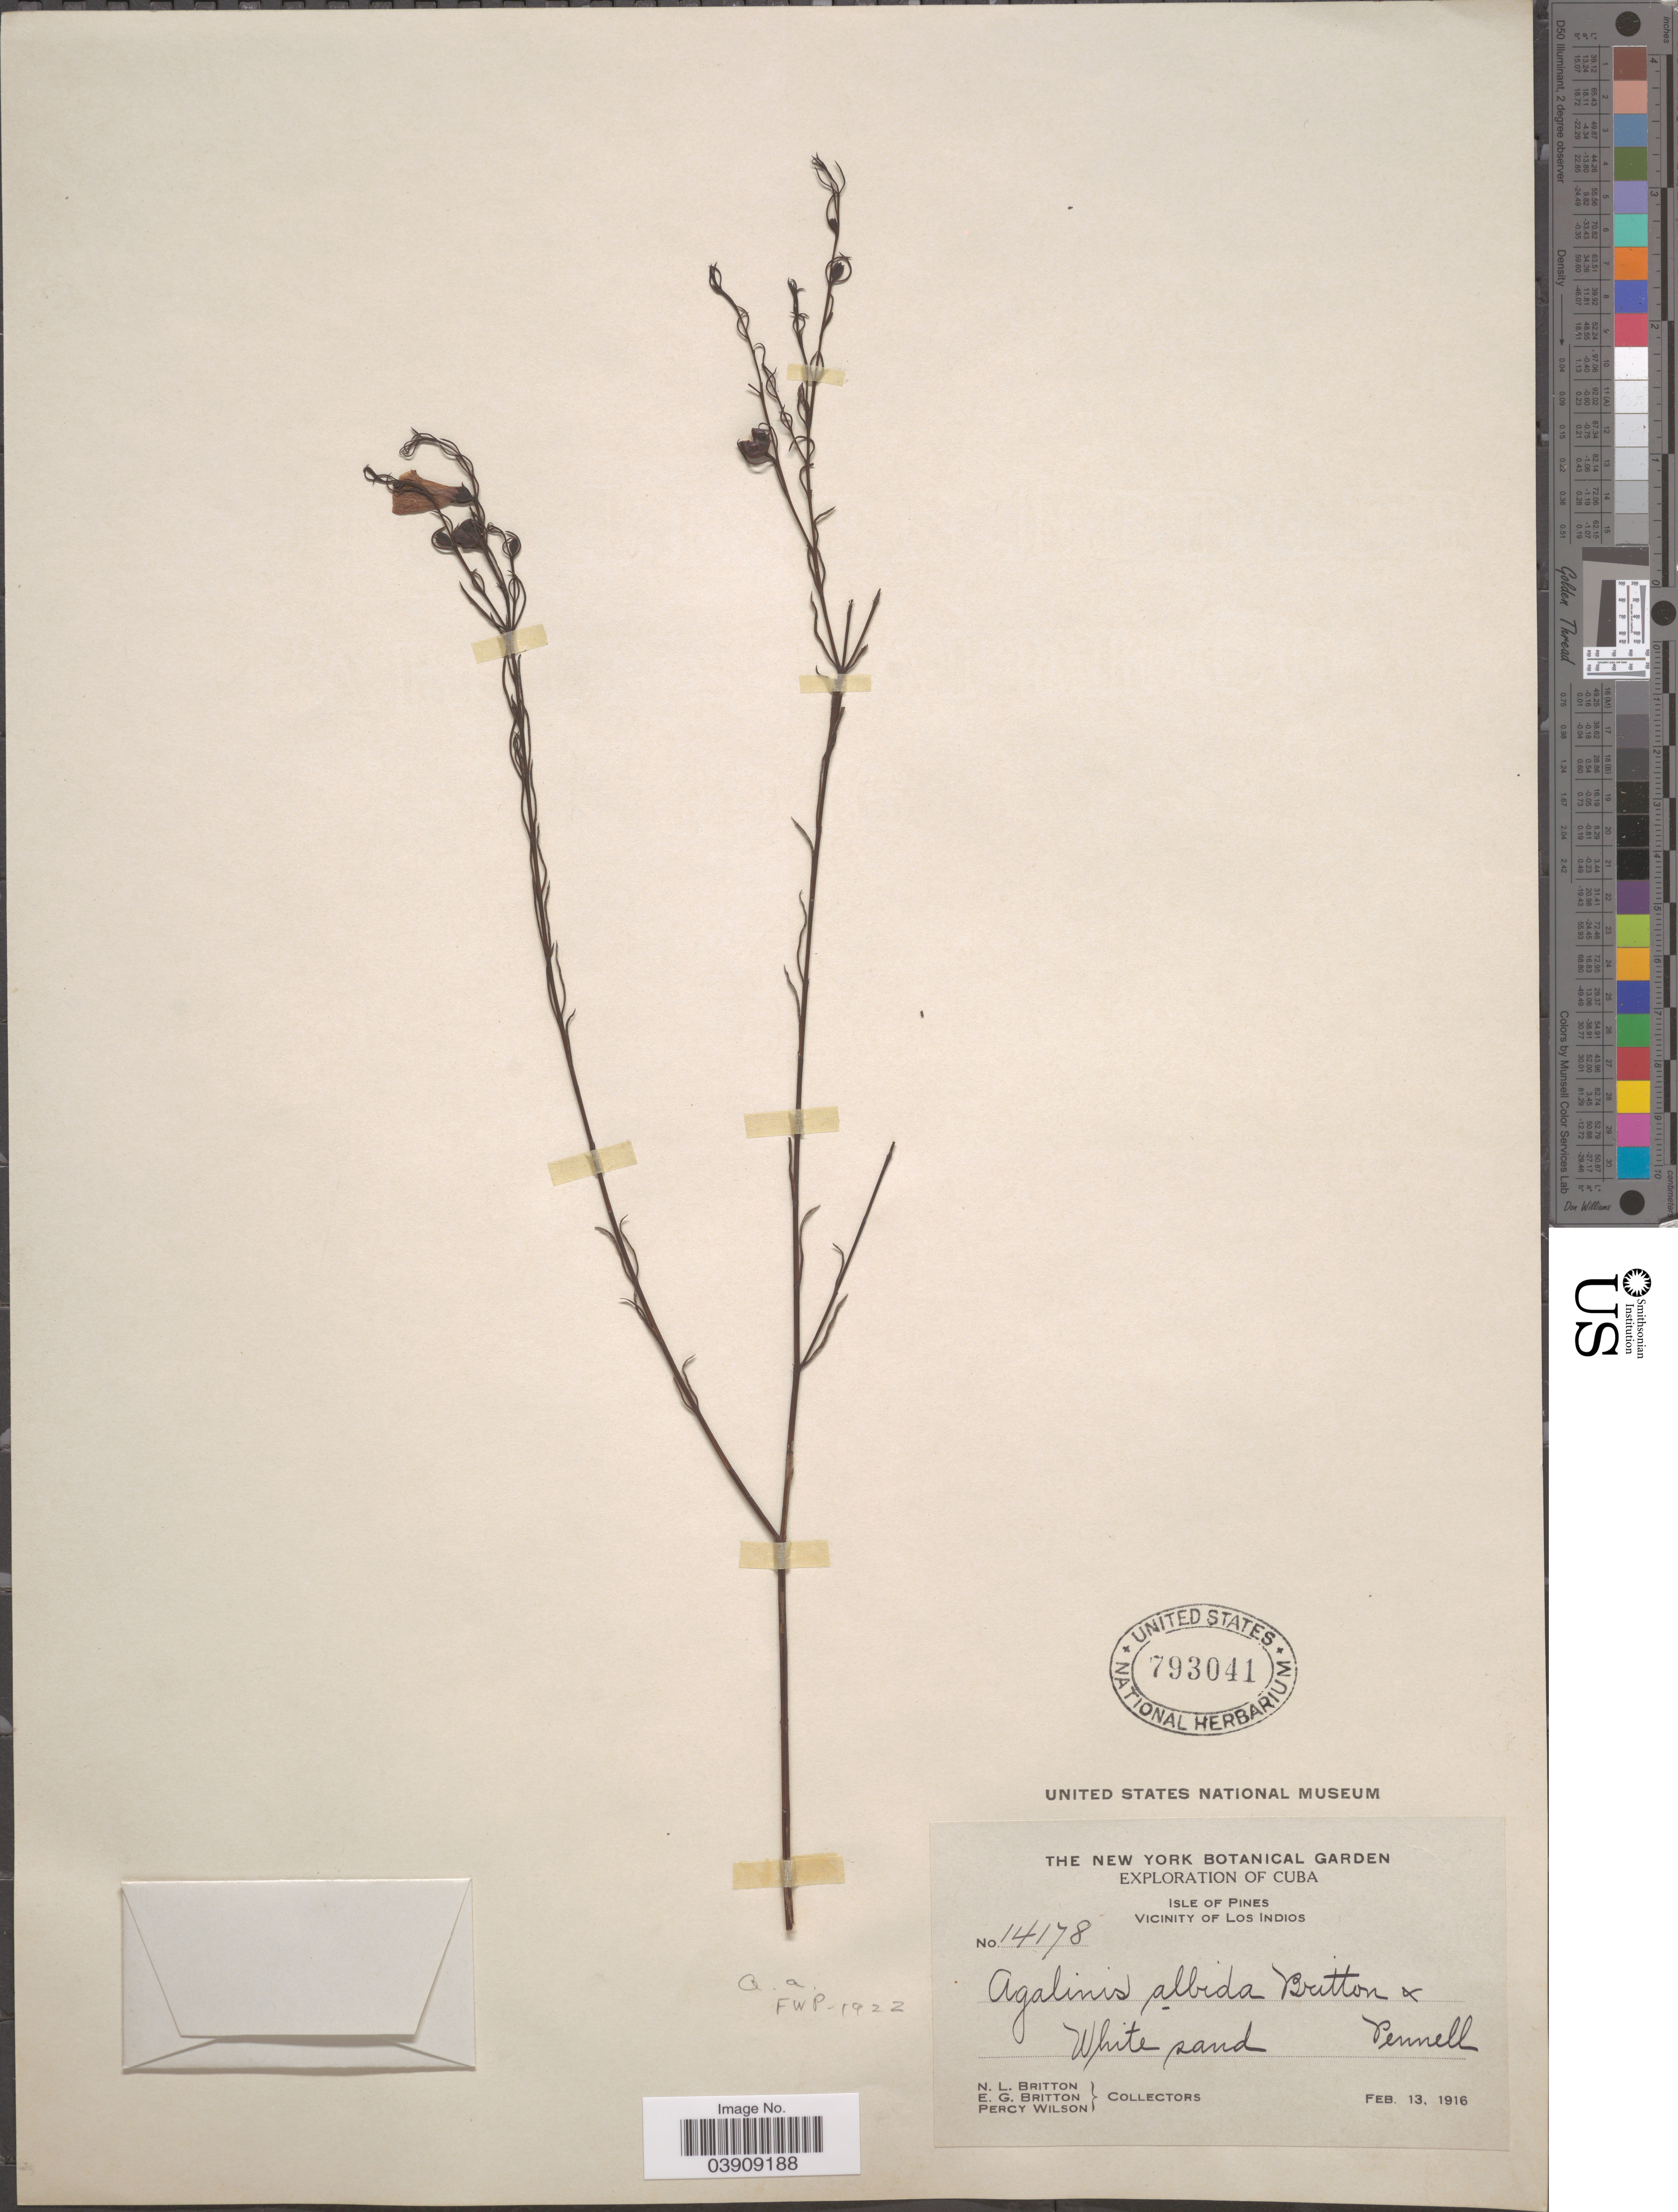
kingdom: Plantae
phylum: Tracheophyta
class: Magnoliopsida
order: Lamiales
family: Orobanchaceae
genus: Gerardia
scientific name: Gerardia albida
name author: (Britton & Pennell) Pennell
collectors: Mrs. N. L. Britton, E. G. Britton & P. Wilson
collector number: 14178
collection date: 1916-02-13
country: Cuba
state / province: Isla de la Juventud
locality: Isle of Pines. Vicinity of Los Indios.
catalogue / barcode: US 793041